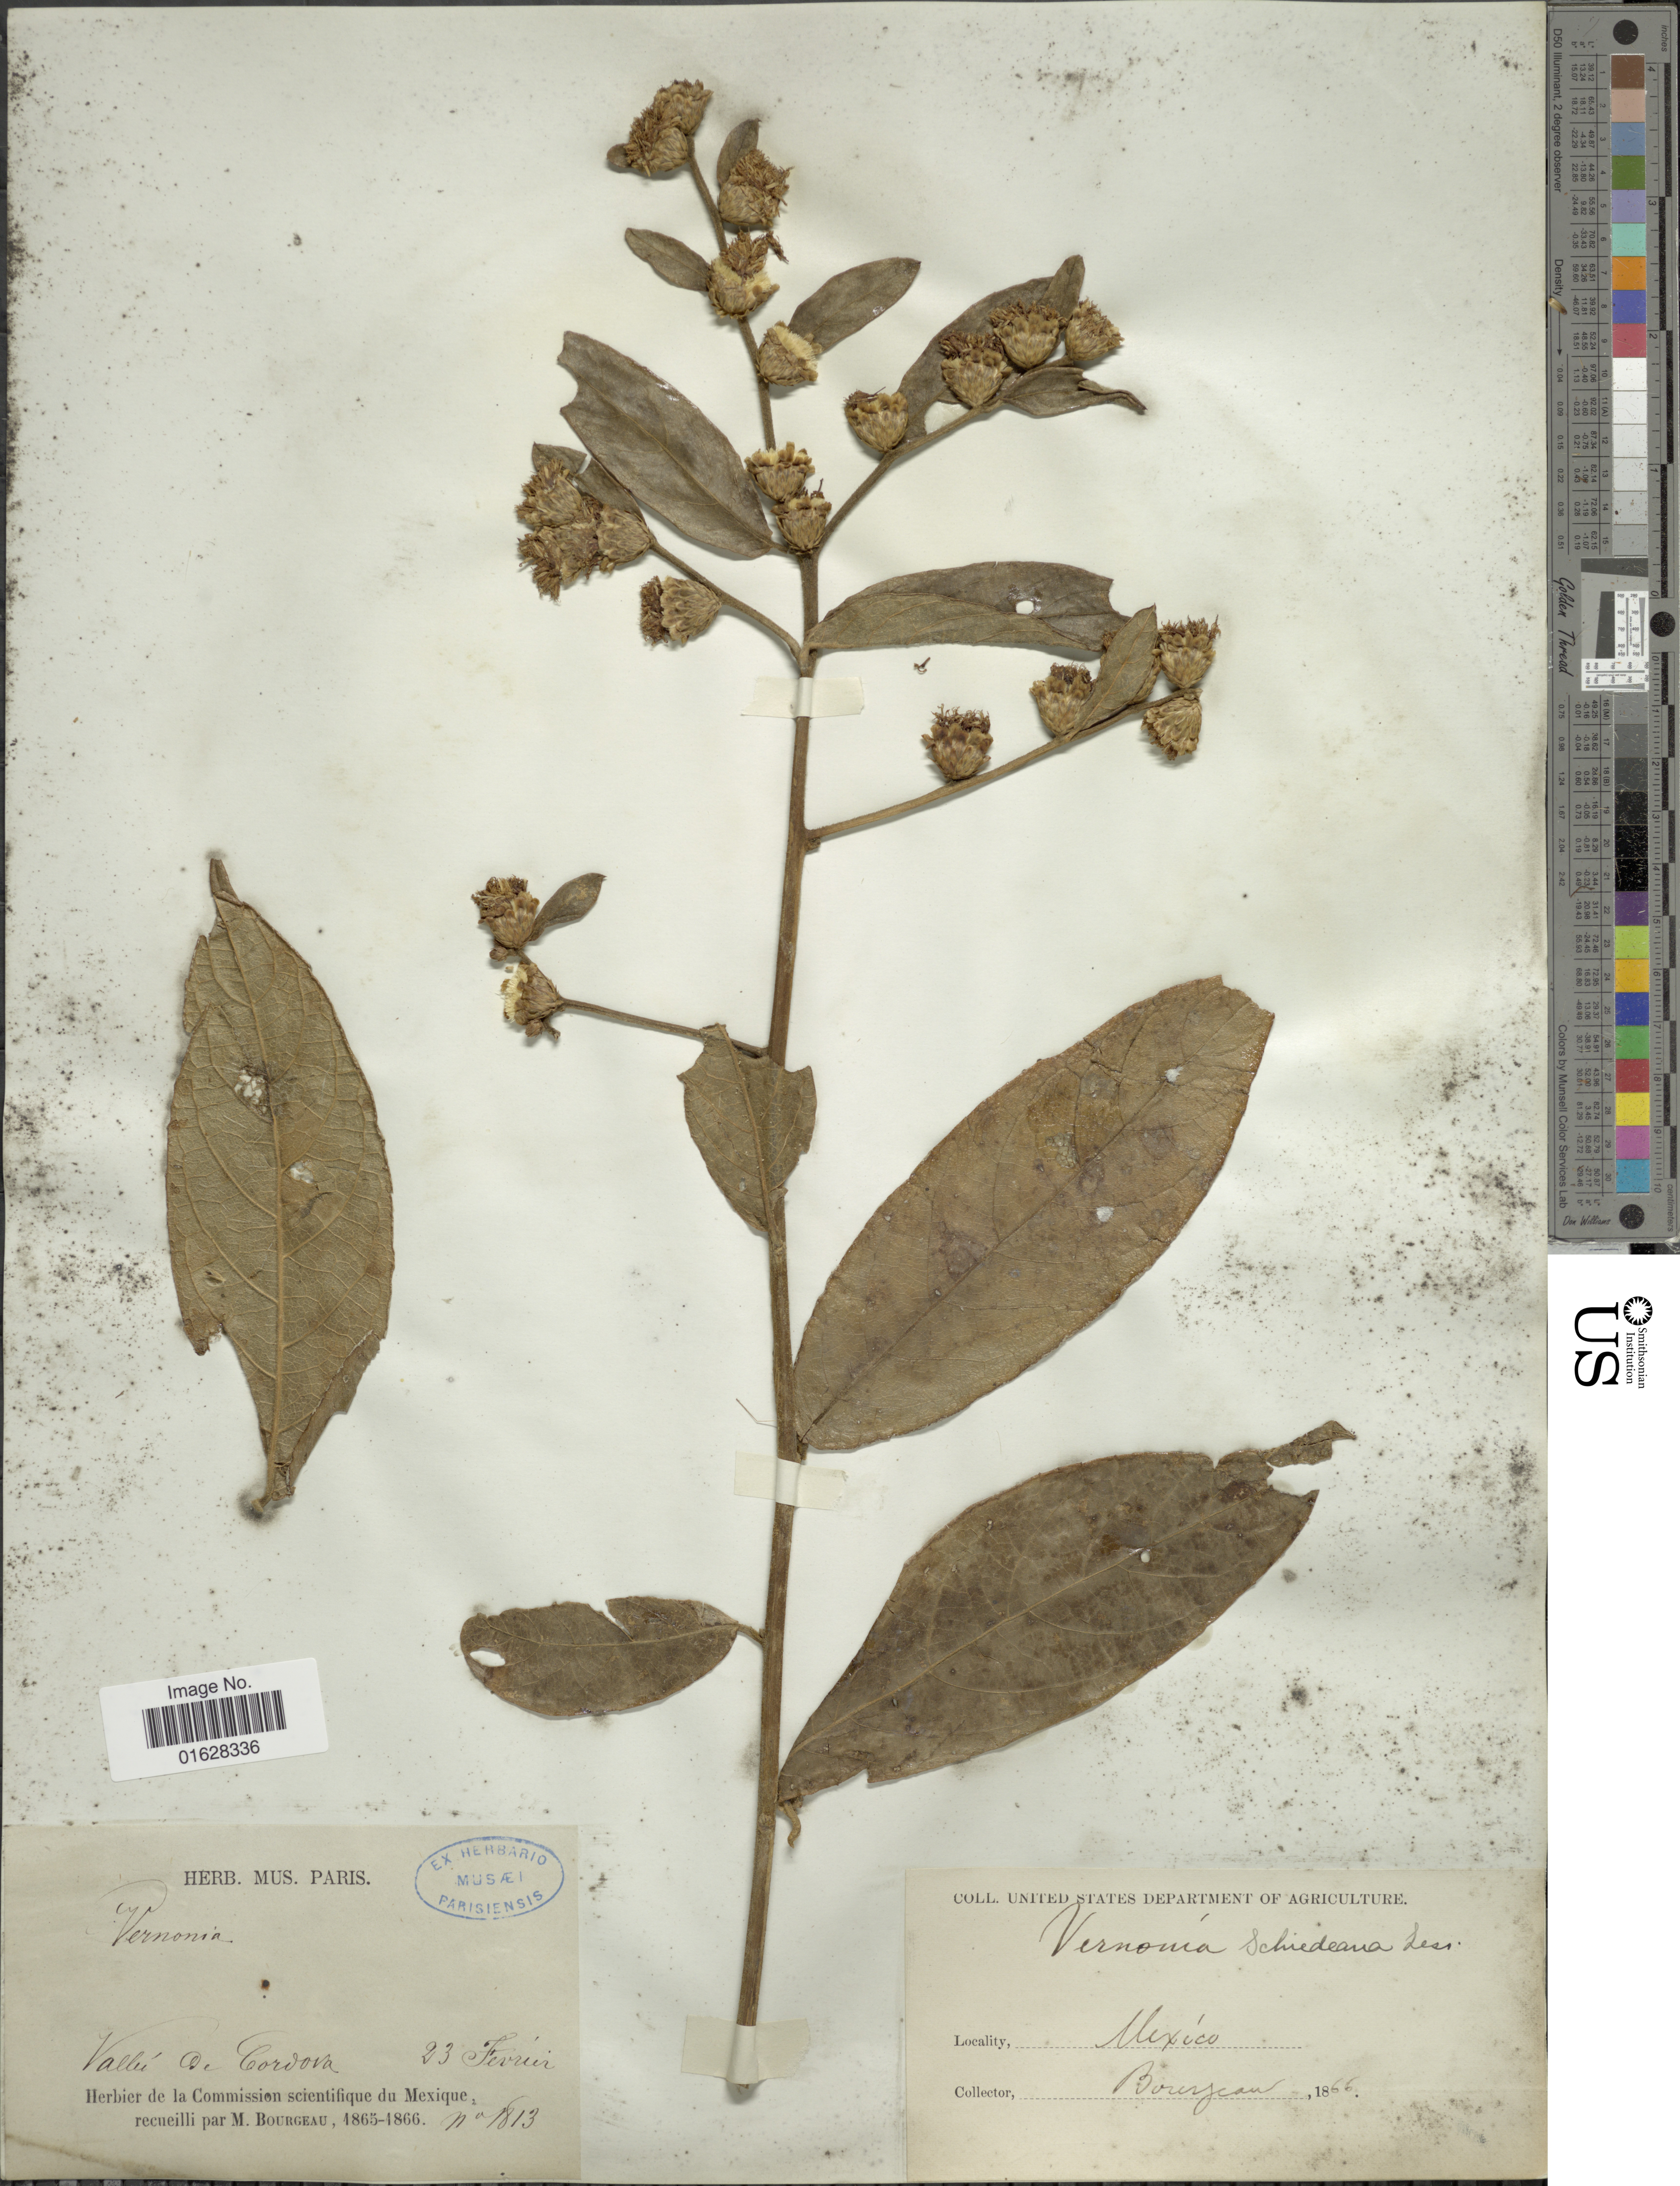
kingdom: Plantae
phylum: Tracheophyta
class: Magnoliopsida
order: Asterales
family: Asteraceae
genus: Lepidaploa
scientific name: Lepidaploa tortuosa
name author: (L.) H. Rob.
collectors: -. Bourgeau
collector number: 1813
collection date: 1866-02-23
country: Mexico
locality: Vallee de Cordova